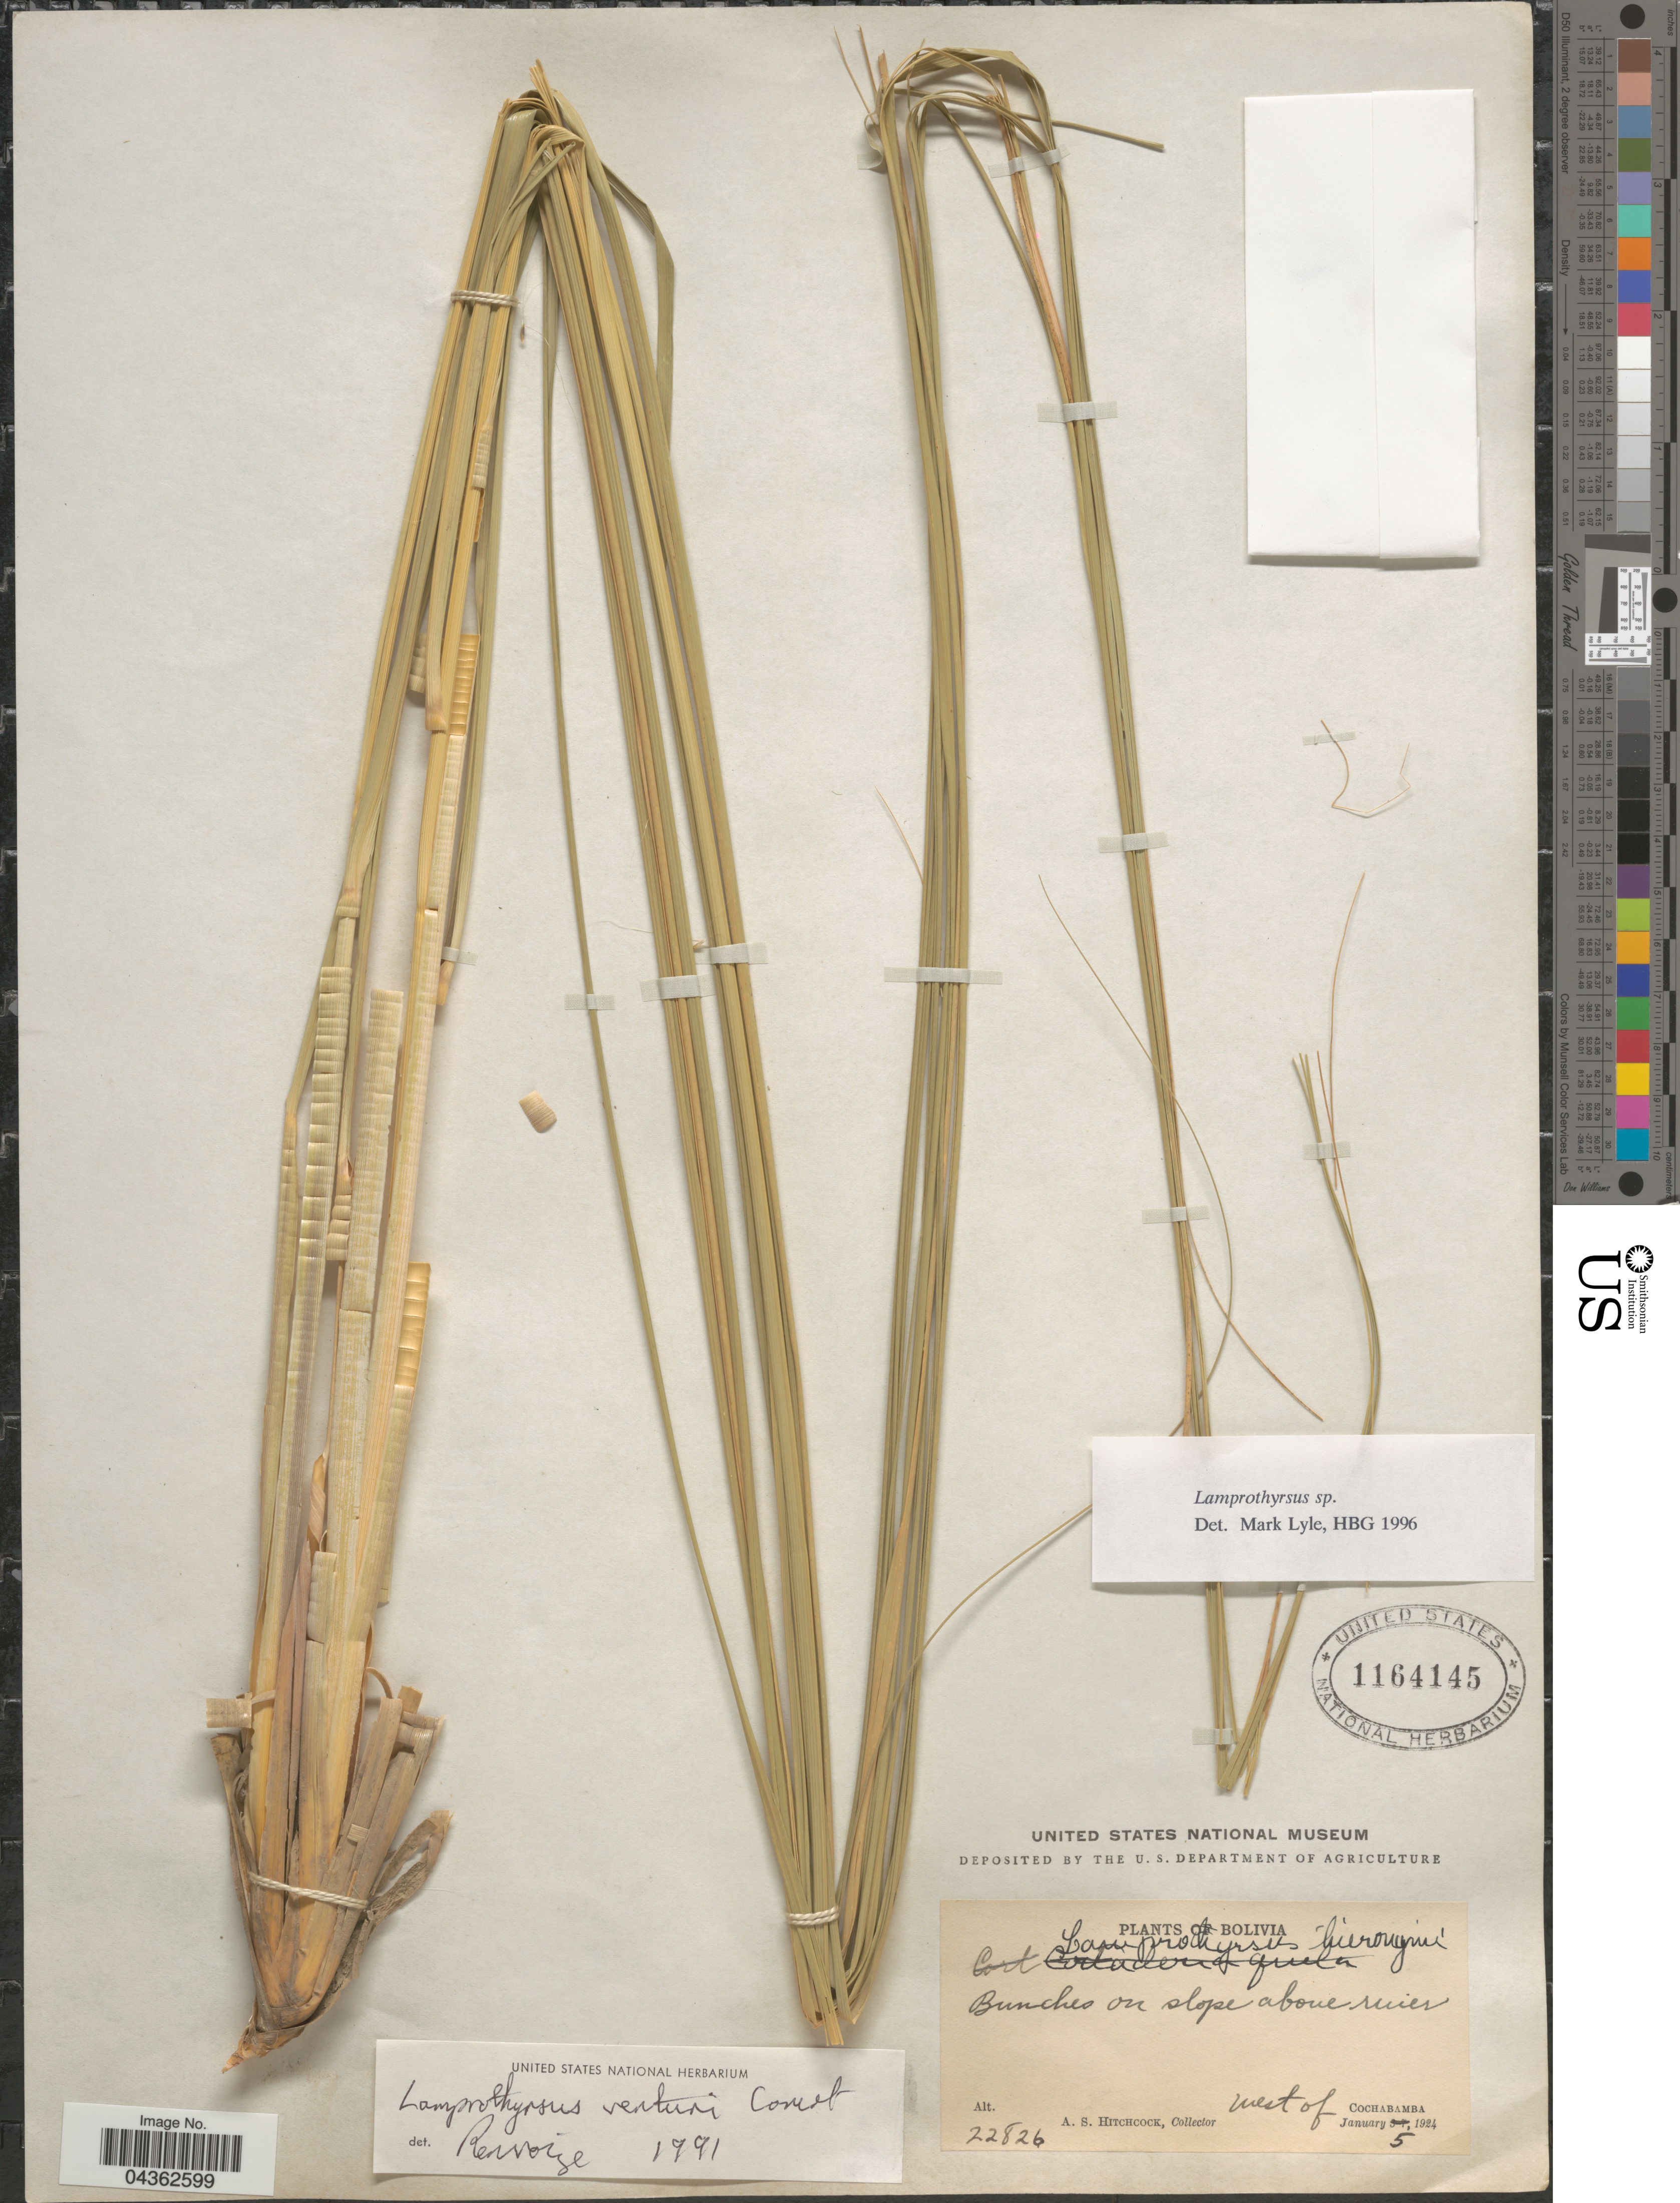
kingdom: Plantae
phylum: Tracheophyta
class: Liliopsida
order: Poales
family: Poaceae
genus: Cortaderia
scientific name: Cortaderia hieronymi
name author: (Kuntze) H.P. Linder & N.P. Barker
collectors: A. S. Hitchcock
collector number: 22826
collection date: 1924-01-05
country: Bolivia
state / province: Cochabamba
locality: West of Cochabamba.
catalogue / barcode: US 1164145